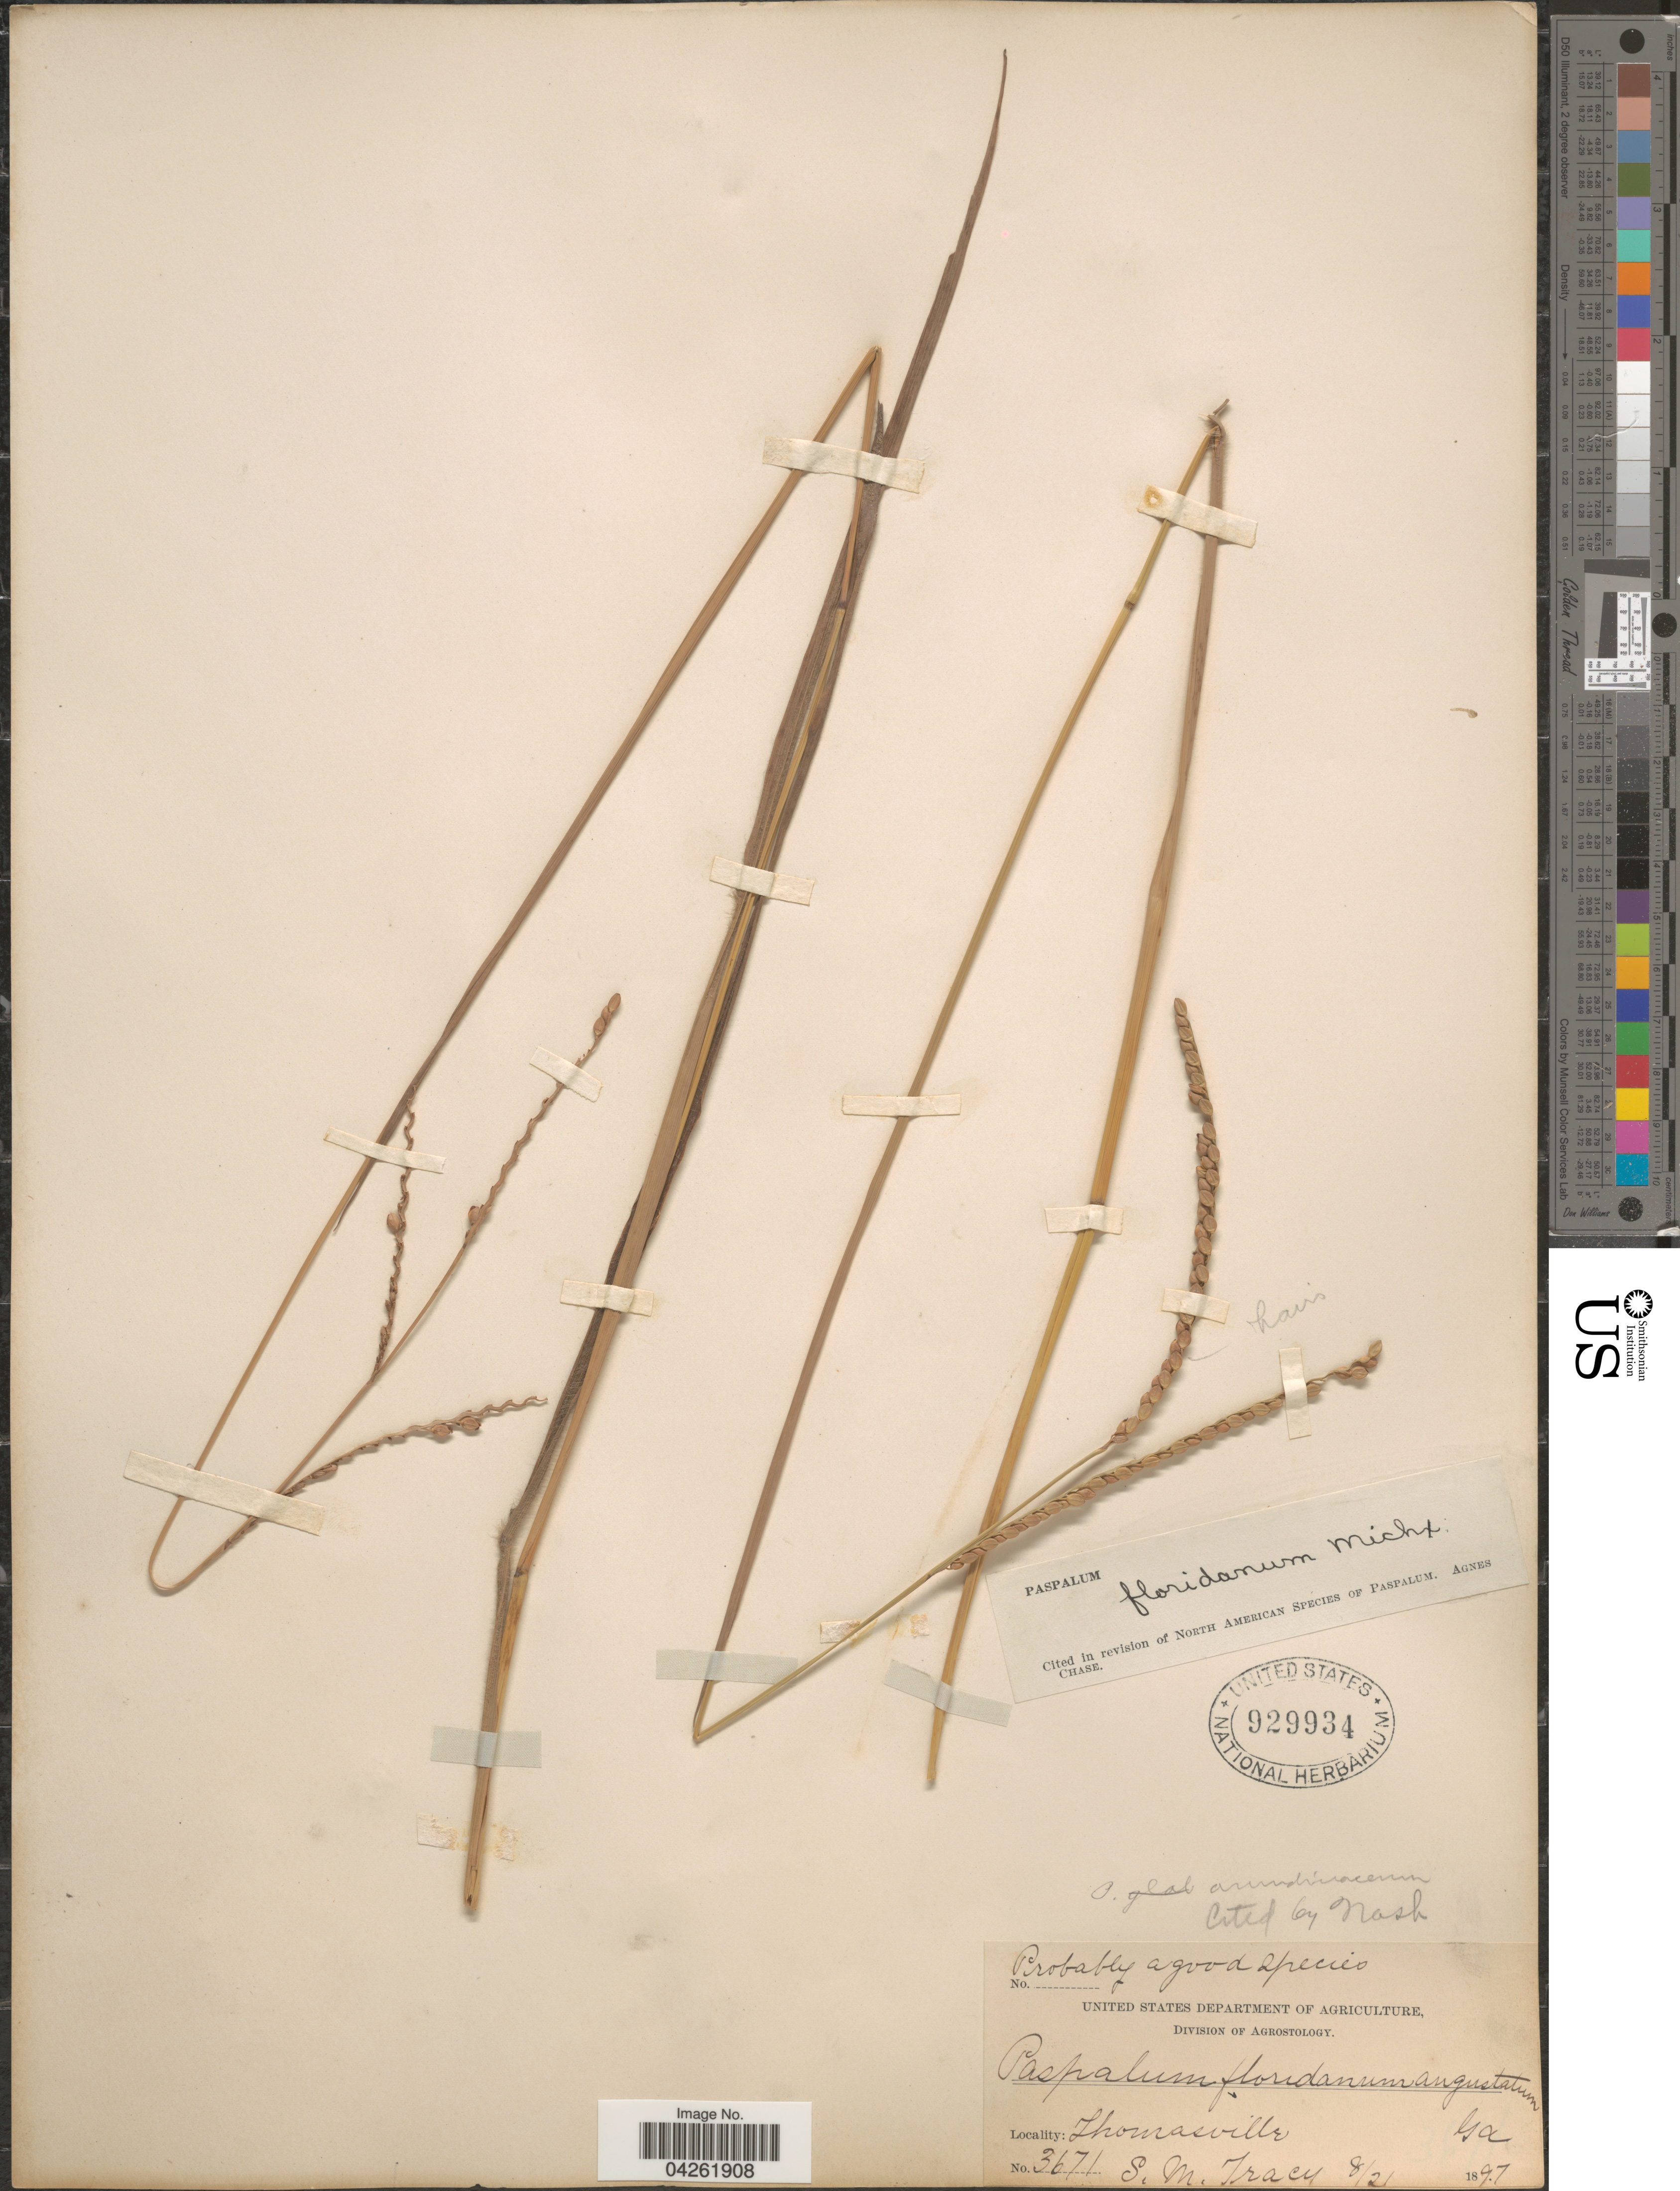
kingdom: Plantae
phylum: Tracheophyta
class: Liliopsida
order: Poales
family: Poaceae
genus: Paspalum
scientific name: Paspalum floridanum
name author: Michx.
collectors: S. M. Tracy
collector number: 3671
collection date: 1897-08-21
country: United States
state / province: Georgia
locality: Thomasville.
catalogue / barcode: US 929934